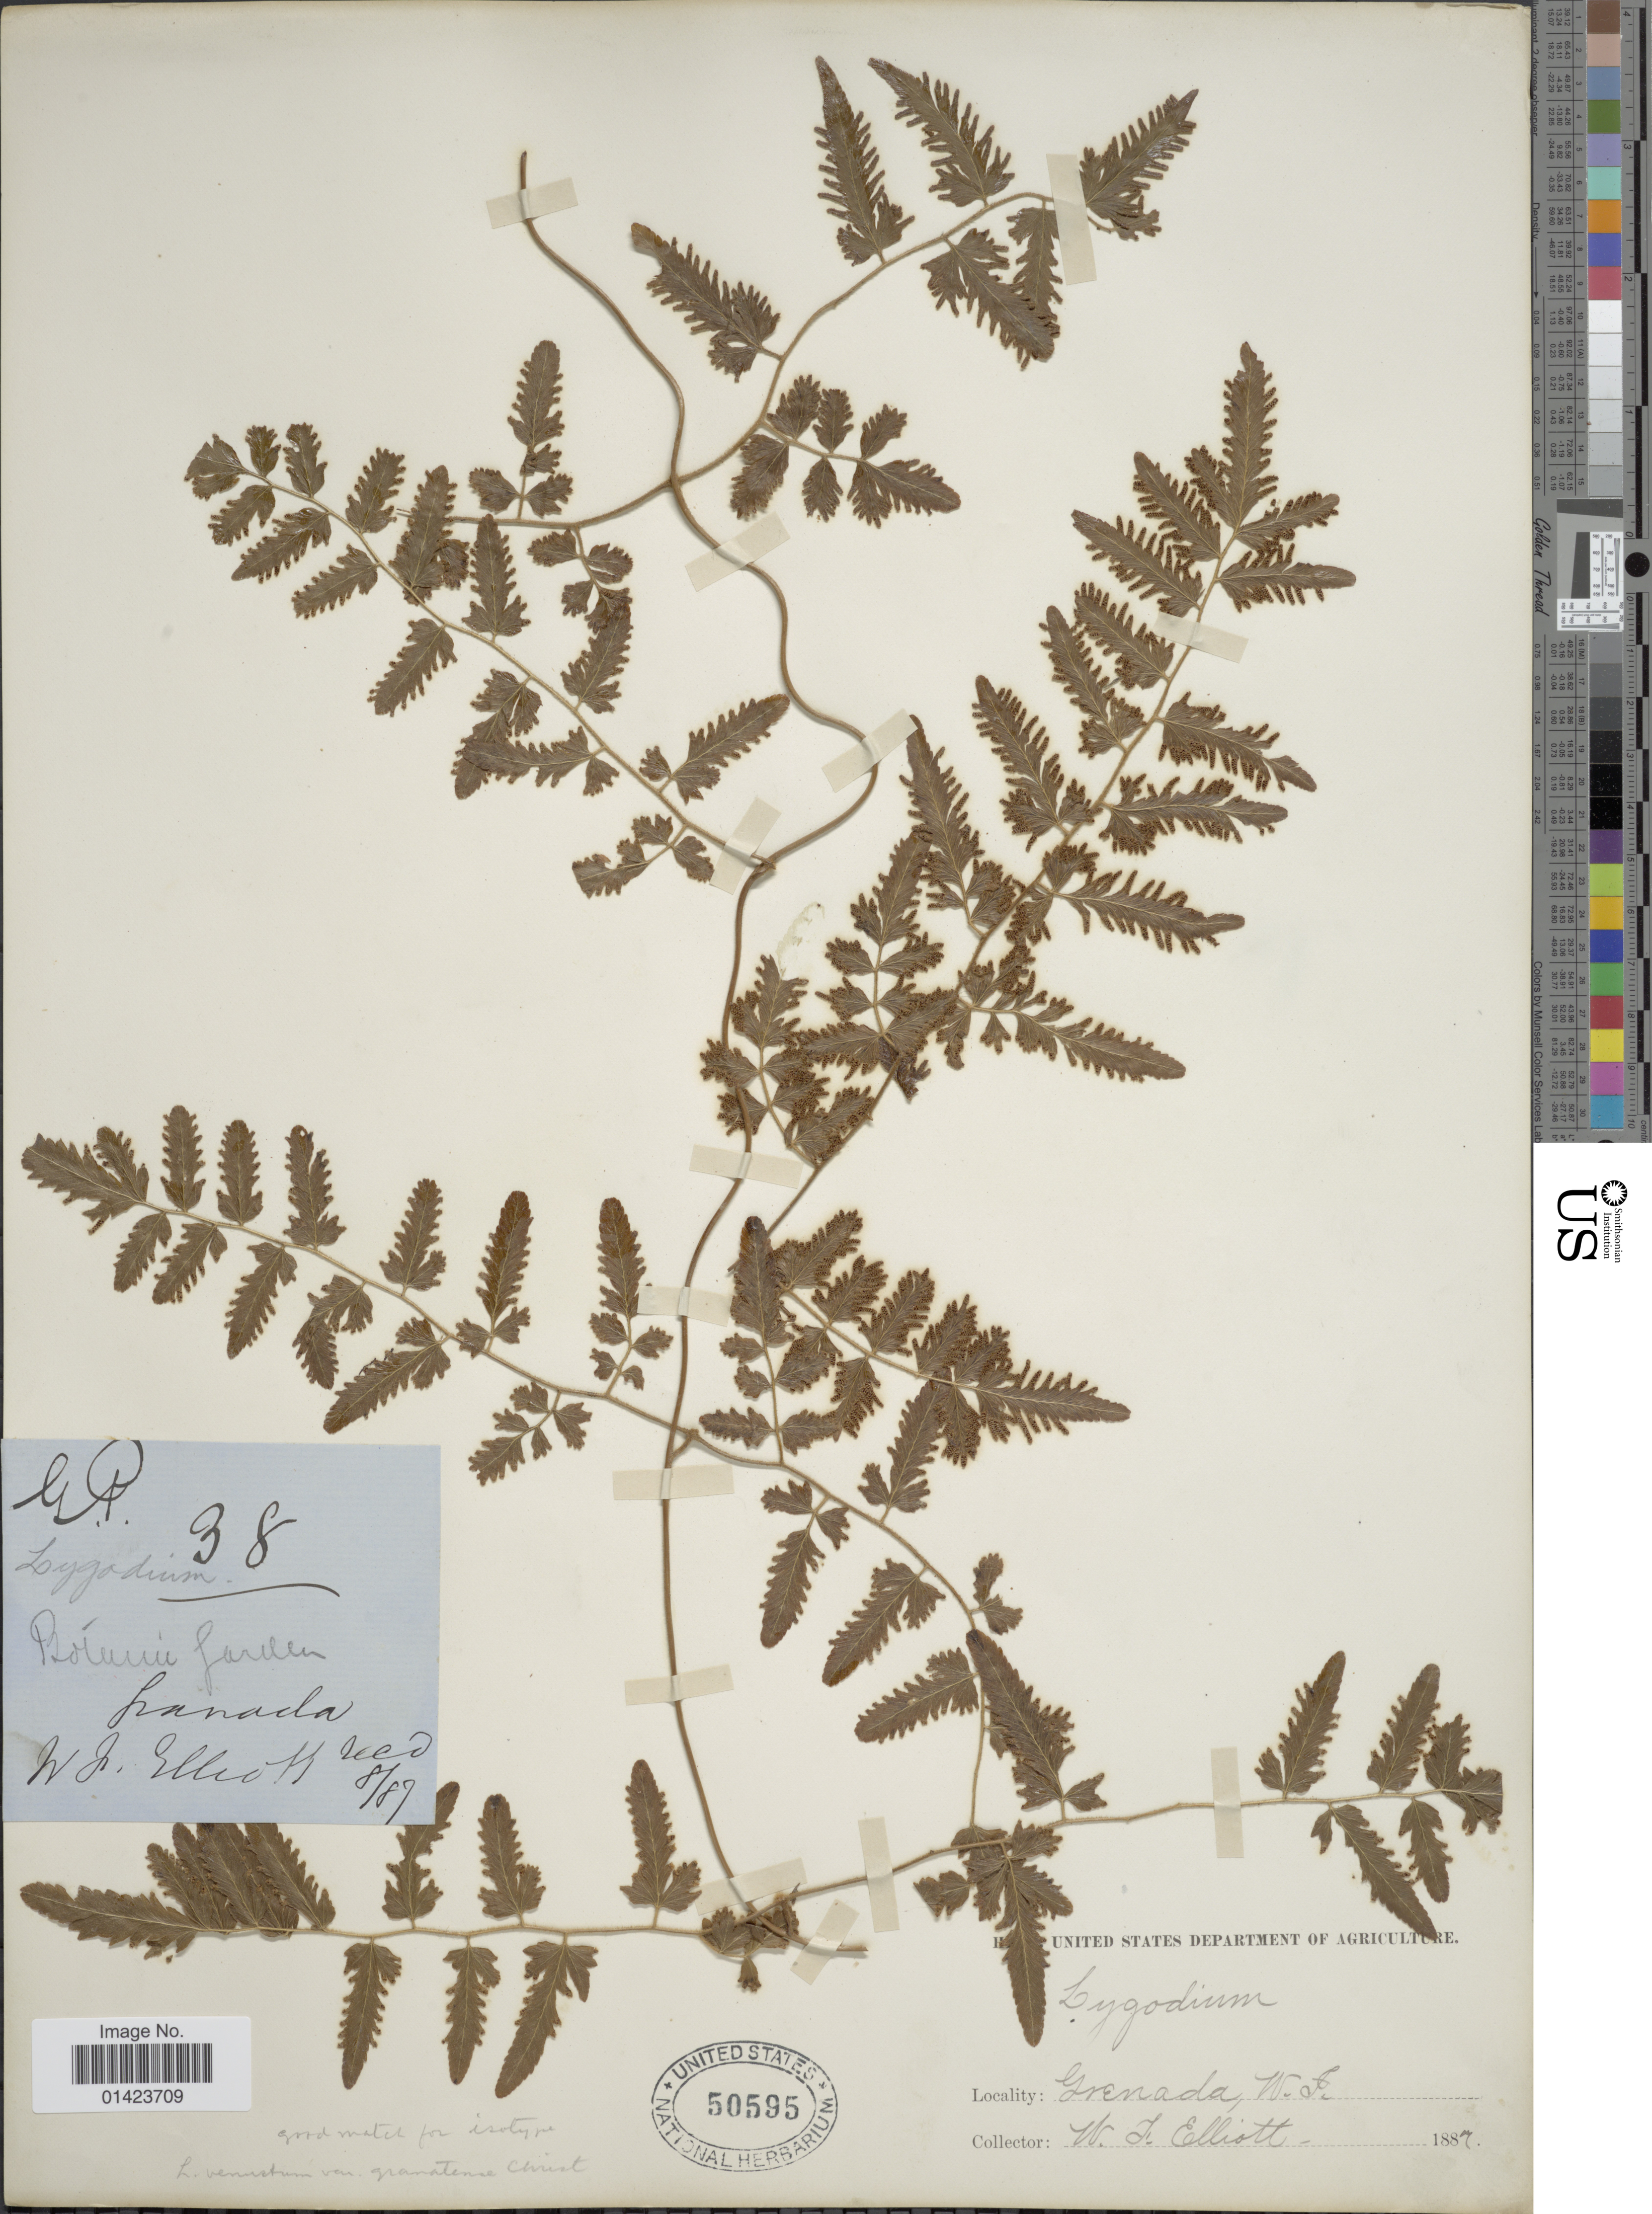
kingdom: Plantae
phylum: Tracheophyta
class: Polypodiopsida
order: Schizaeales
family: Lygodiaceae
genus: Lygodium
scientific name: Lygodium venustum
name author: Sw.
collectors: W. Elliot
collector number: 38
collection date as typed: Transcribed d/m/y: /8/87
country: Grenada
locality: Botanic Garden, Granada, Grenada, W.I.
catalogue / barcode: US 50595